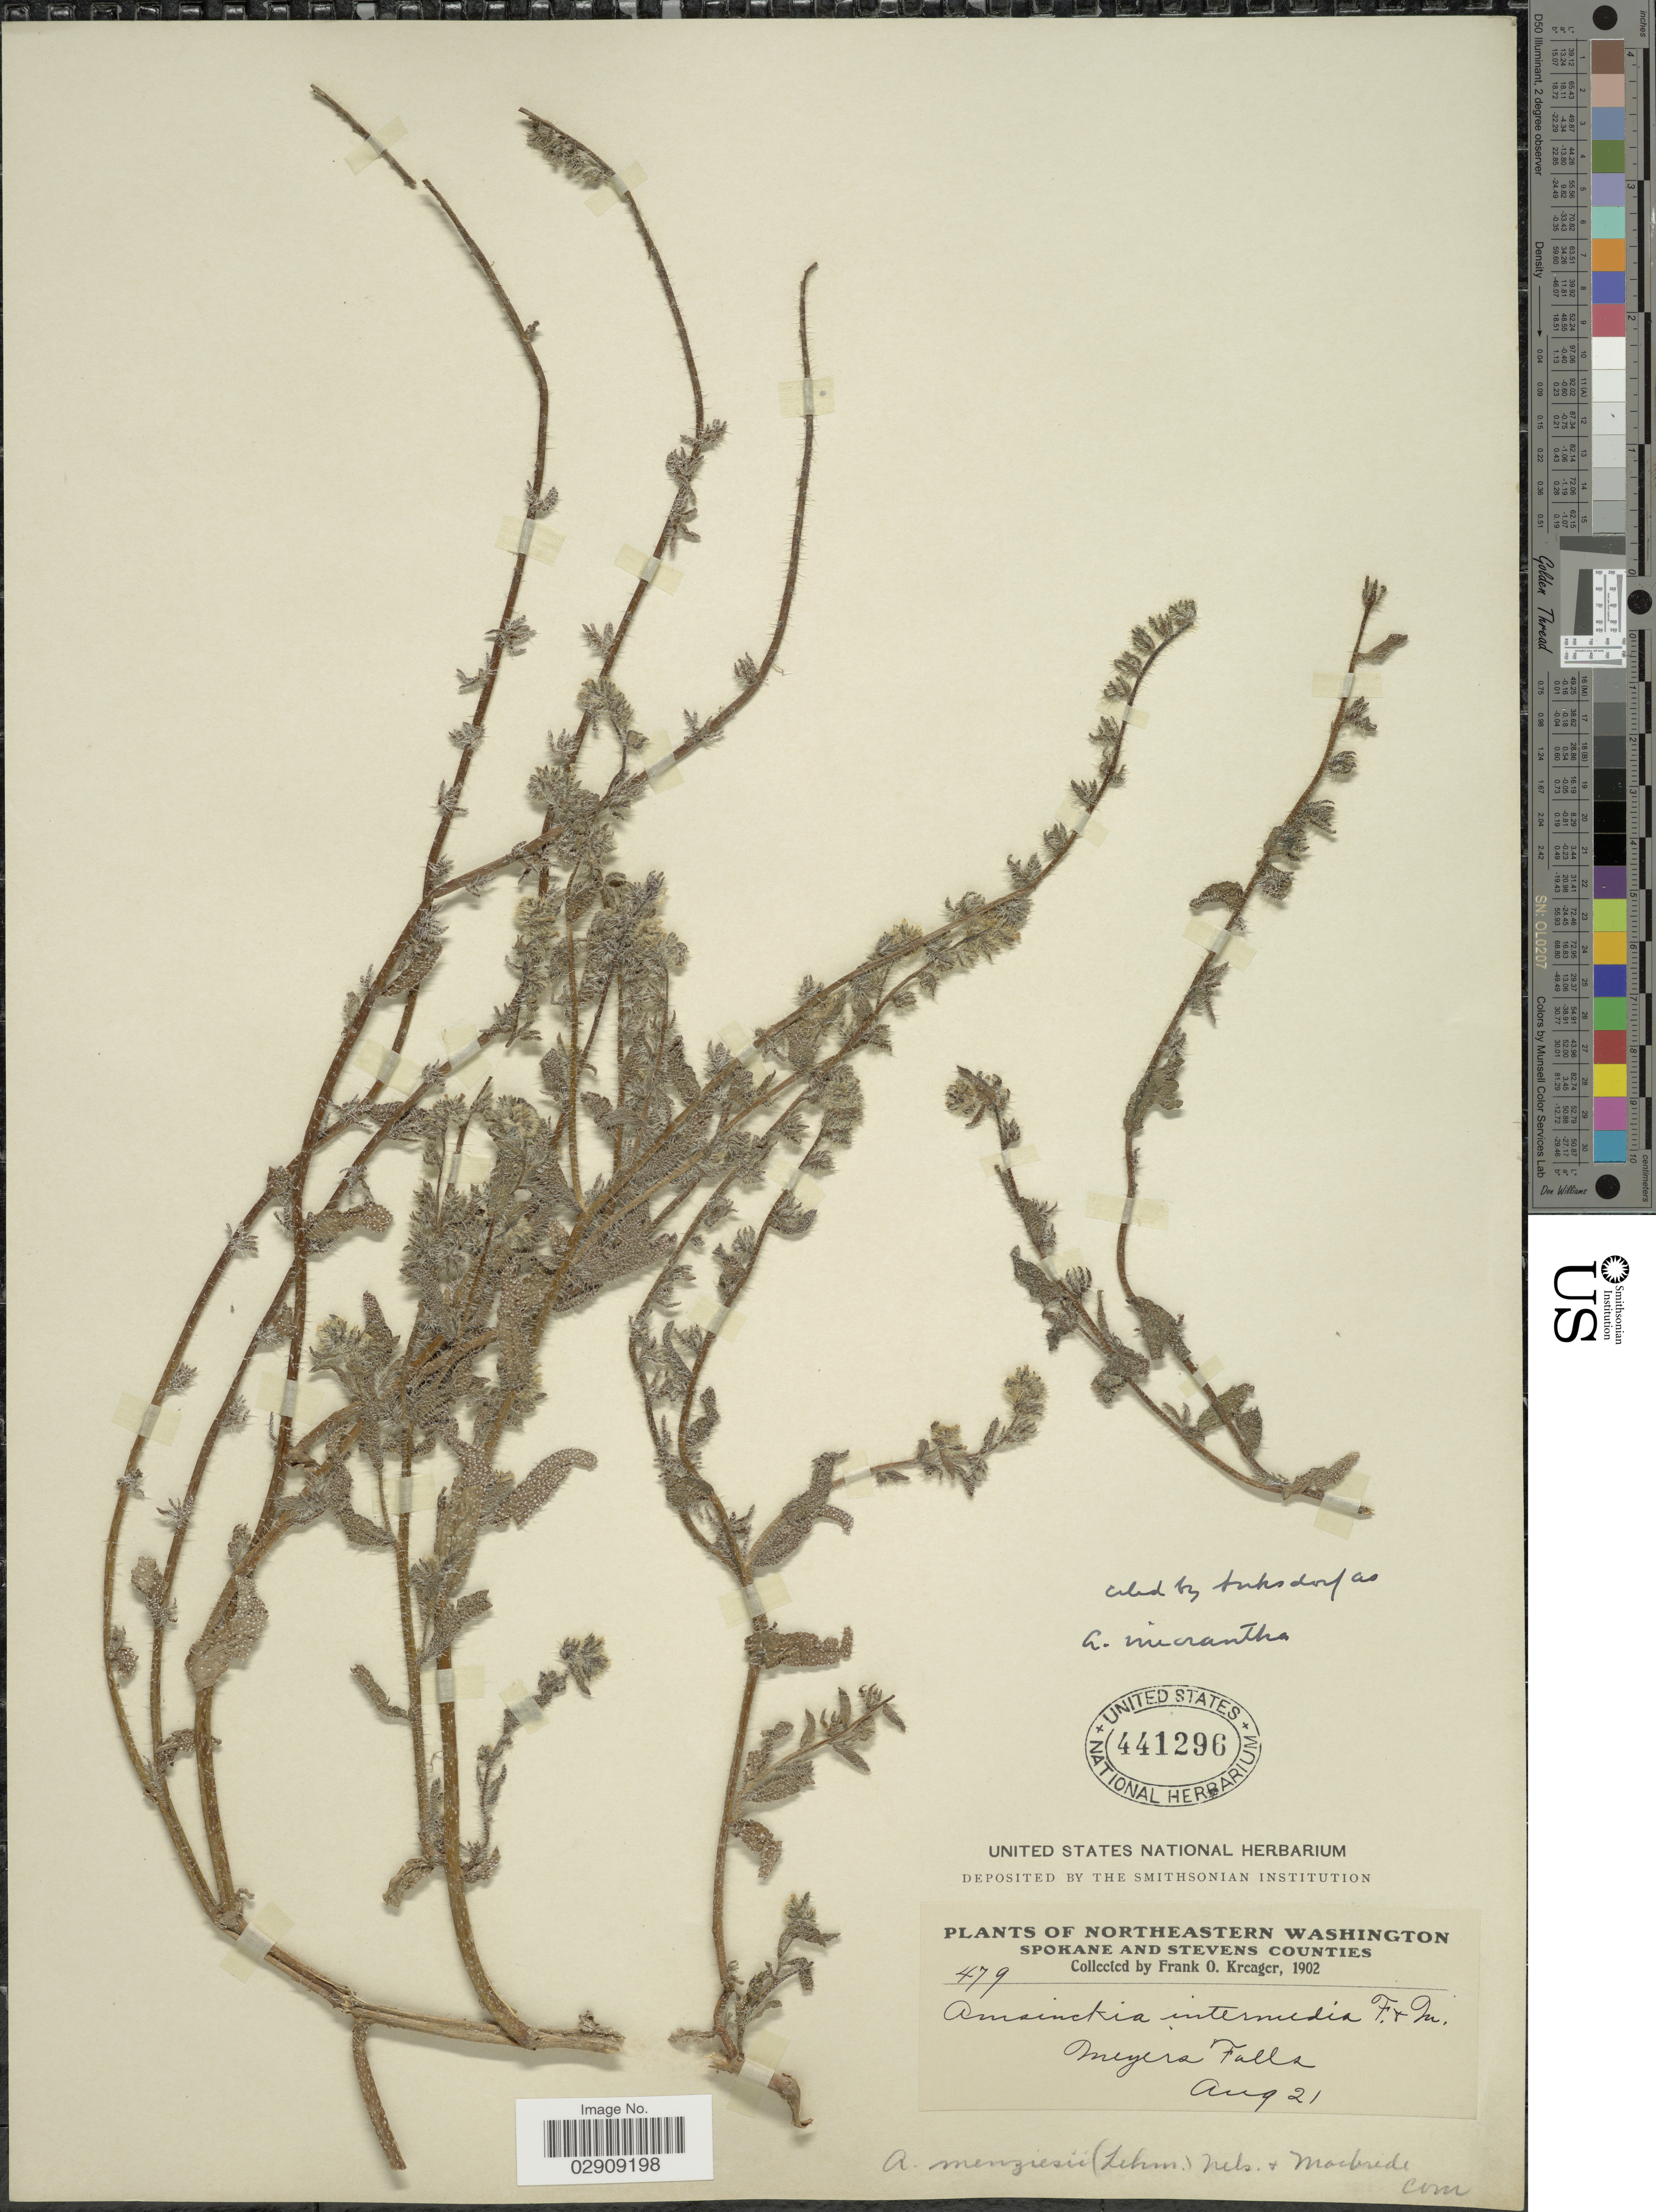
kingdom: Plantae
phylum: Tracheophyta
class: Magnoliopsida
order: Boraginales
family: Boraginaceae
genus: Amsinckia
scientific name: Amsinckia menziesii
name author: A. Nelson & J.F. Macbr.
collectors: F. Kreager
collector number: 479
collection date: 1902-08-21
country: United States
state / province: Washington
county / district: Spokane / Stevens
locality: Northeastern Washington. Spokane and Stevens Counties. Meyers Falls.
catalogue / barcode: US 441296